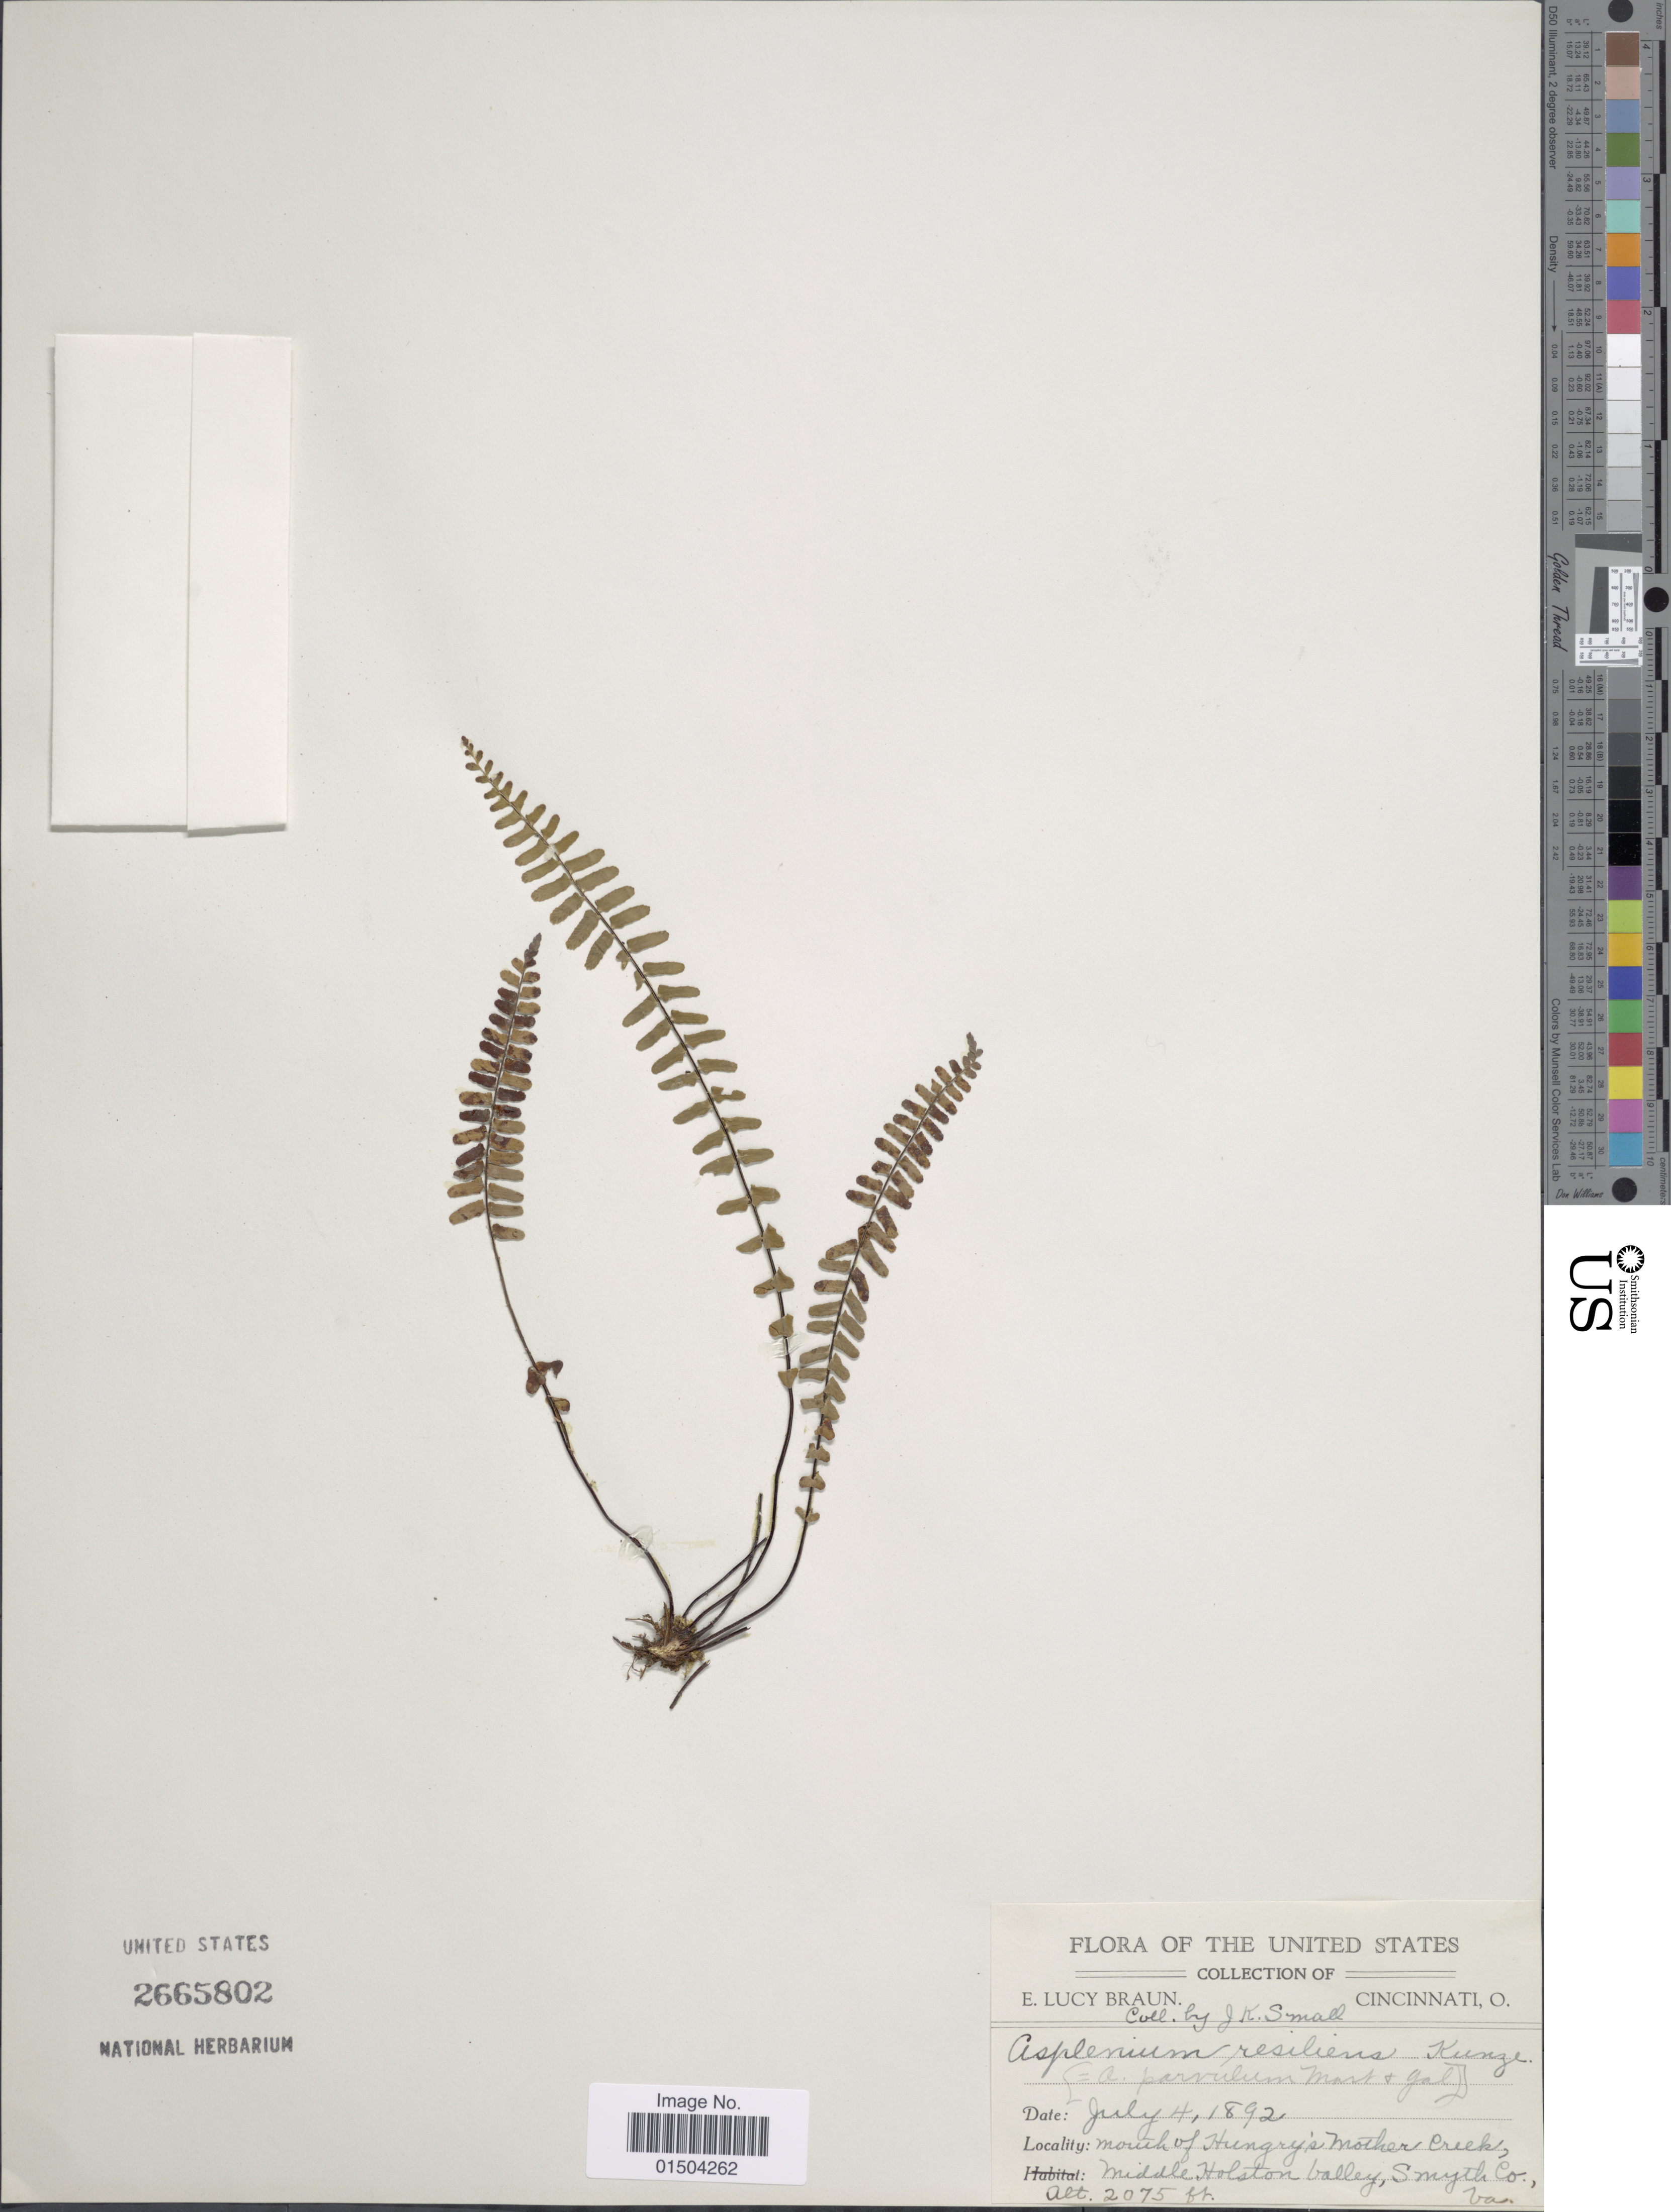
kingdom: Plantae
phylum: Tracheophyta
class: Polypodiopsida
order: Polypodiales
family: Aspleniaceae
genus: Asplenium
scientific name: Asplenium resiliens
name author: Kunze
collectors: J. K. Small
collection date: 1892-07-04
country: United States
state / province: Virginia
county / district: Smyth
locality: Mouth of Hungry's Mother Creek, Middle Holston Valley, Smyth Co.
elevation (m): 632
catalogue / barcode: US 2665802